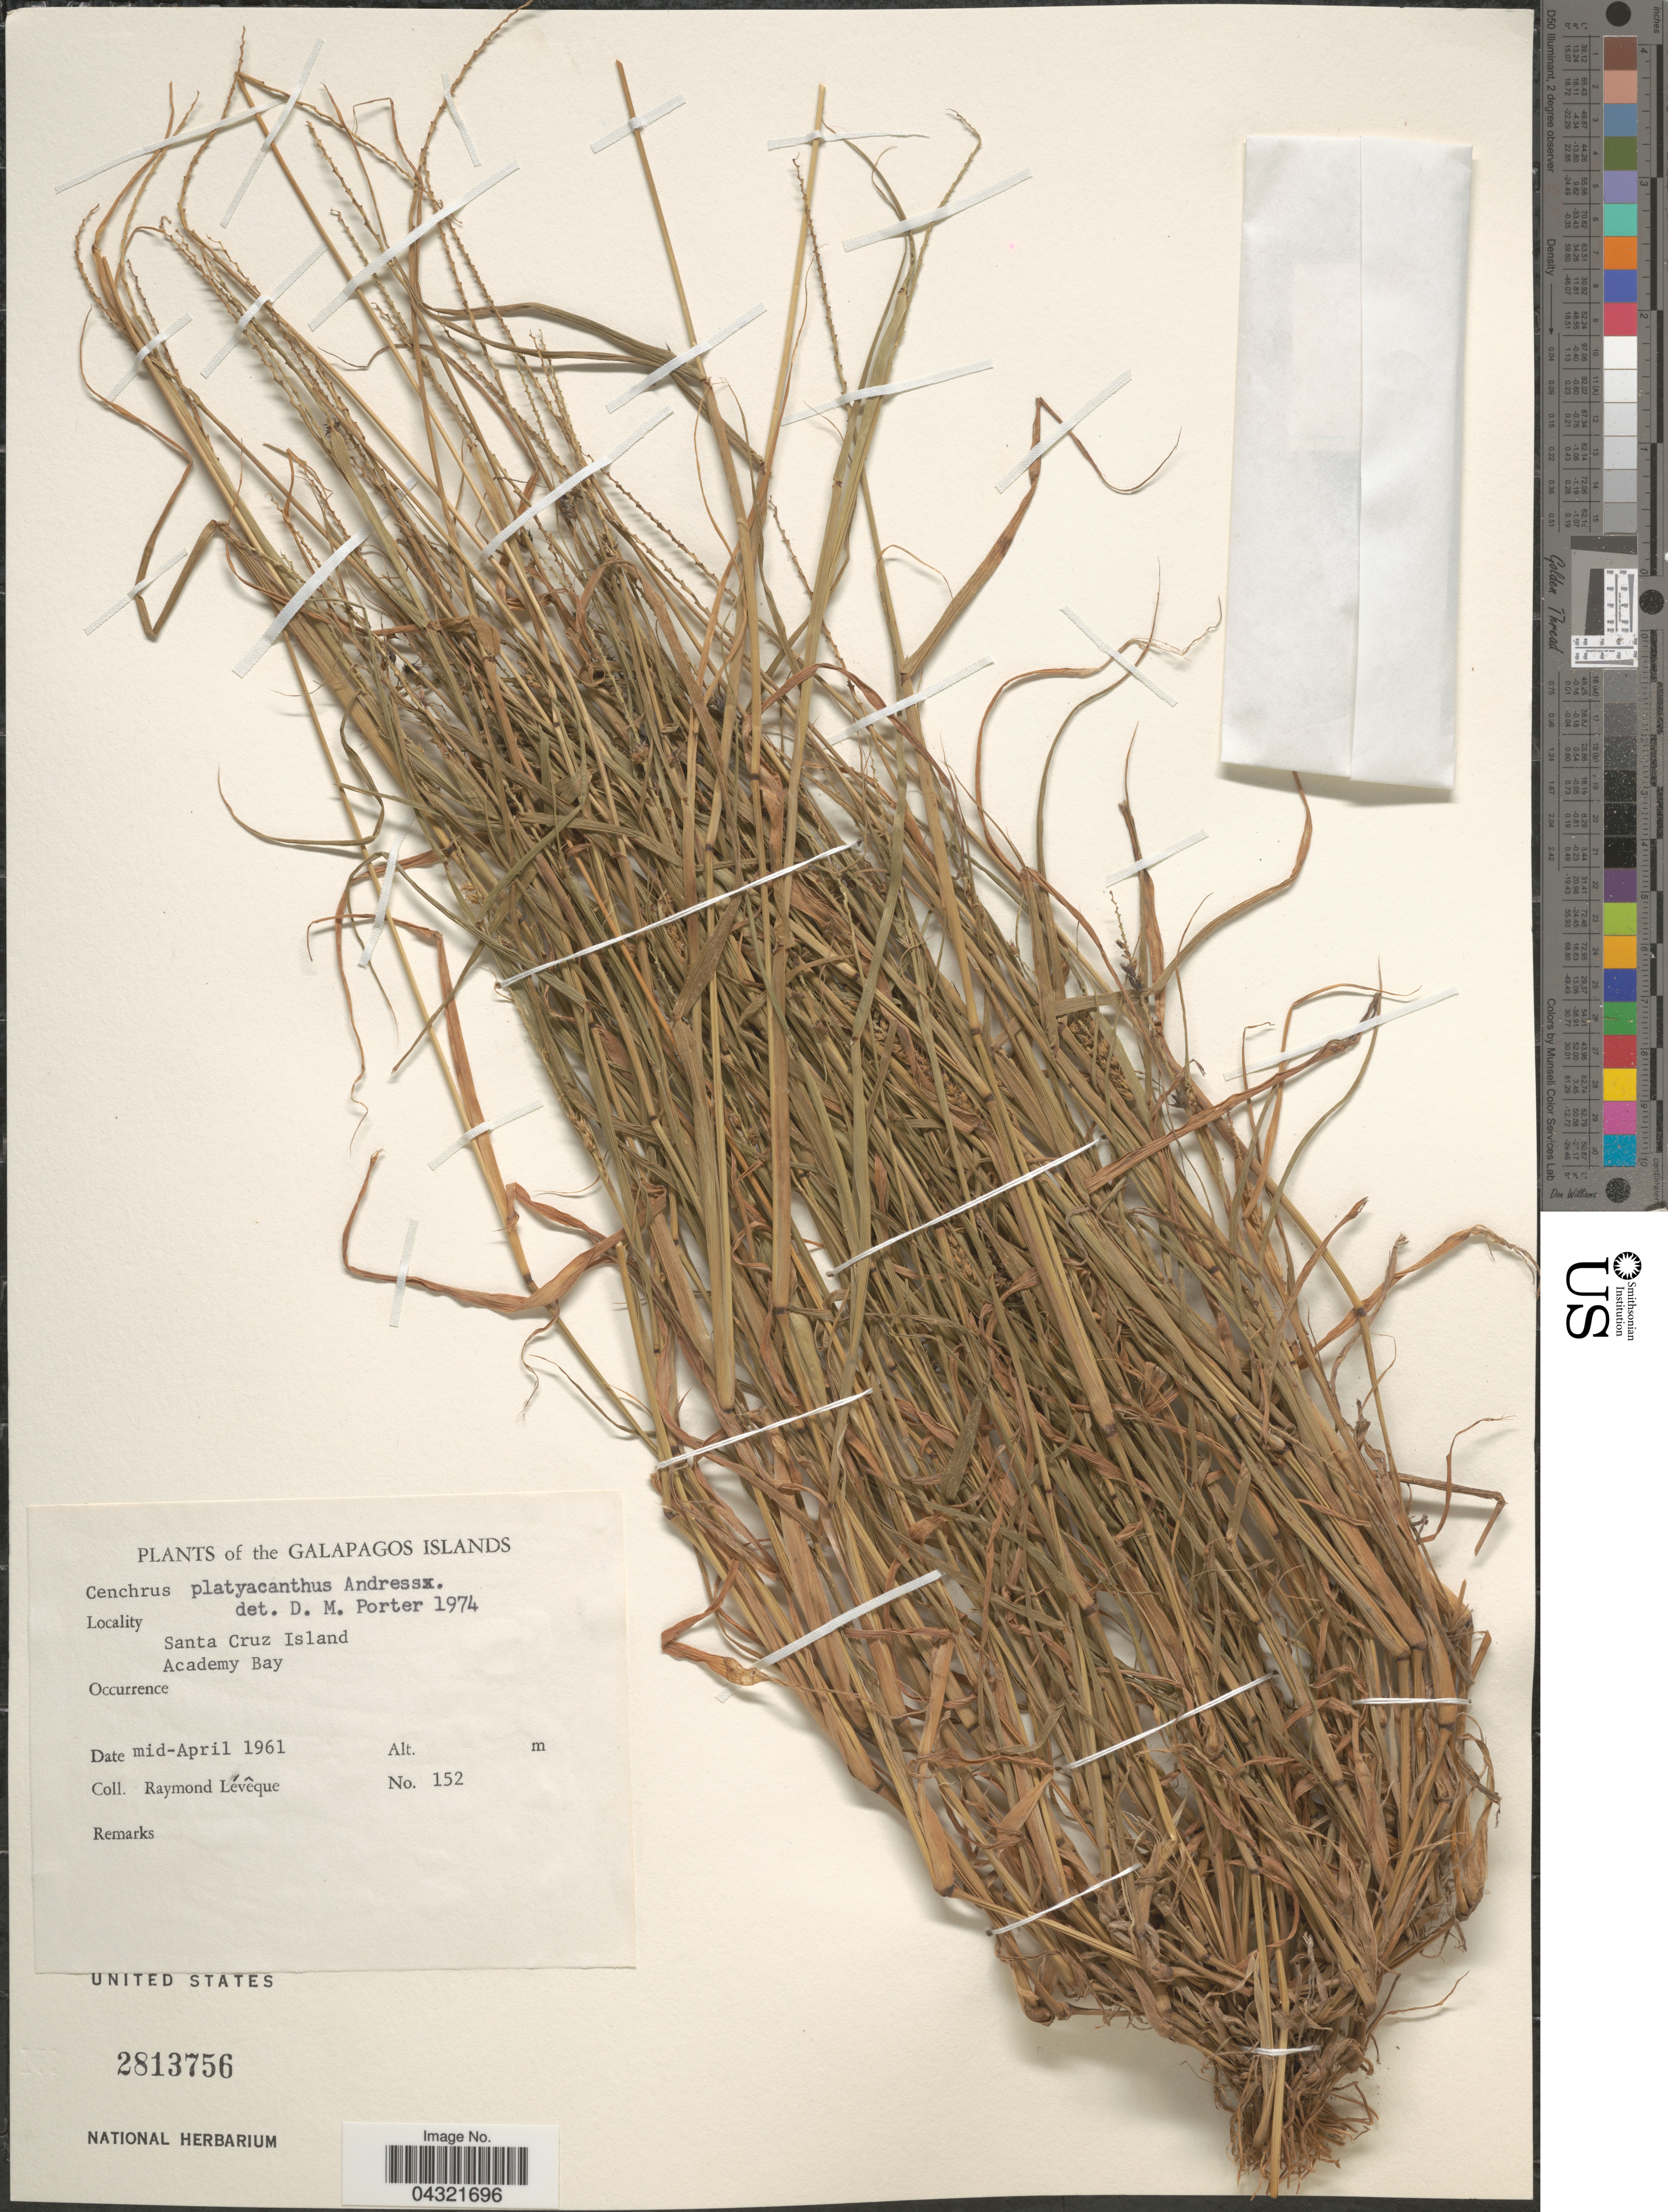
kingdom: Plantae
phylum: Tracheophyta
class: Liliopsida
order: Poales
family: Poaceae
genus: Cenchrus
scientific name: Cenchrus platyacanthus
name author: Andersson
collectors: R. Lévêque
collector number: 152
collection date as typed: Mid-April 1961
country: Ecuador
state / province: Colón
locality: The Galapagos Islands. Santa Cruz Island. Academy Bay.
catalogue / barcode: US 2813756